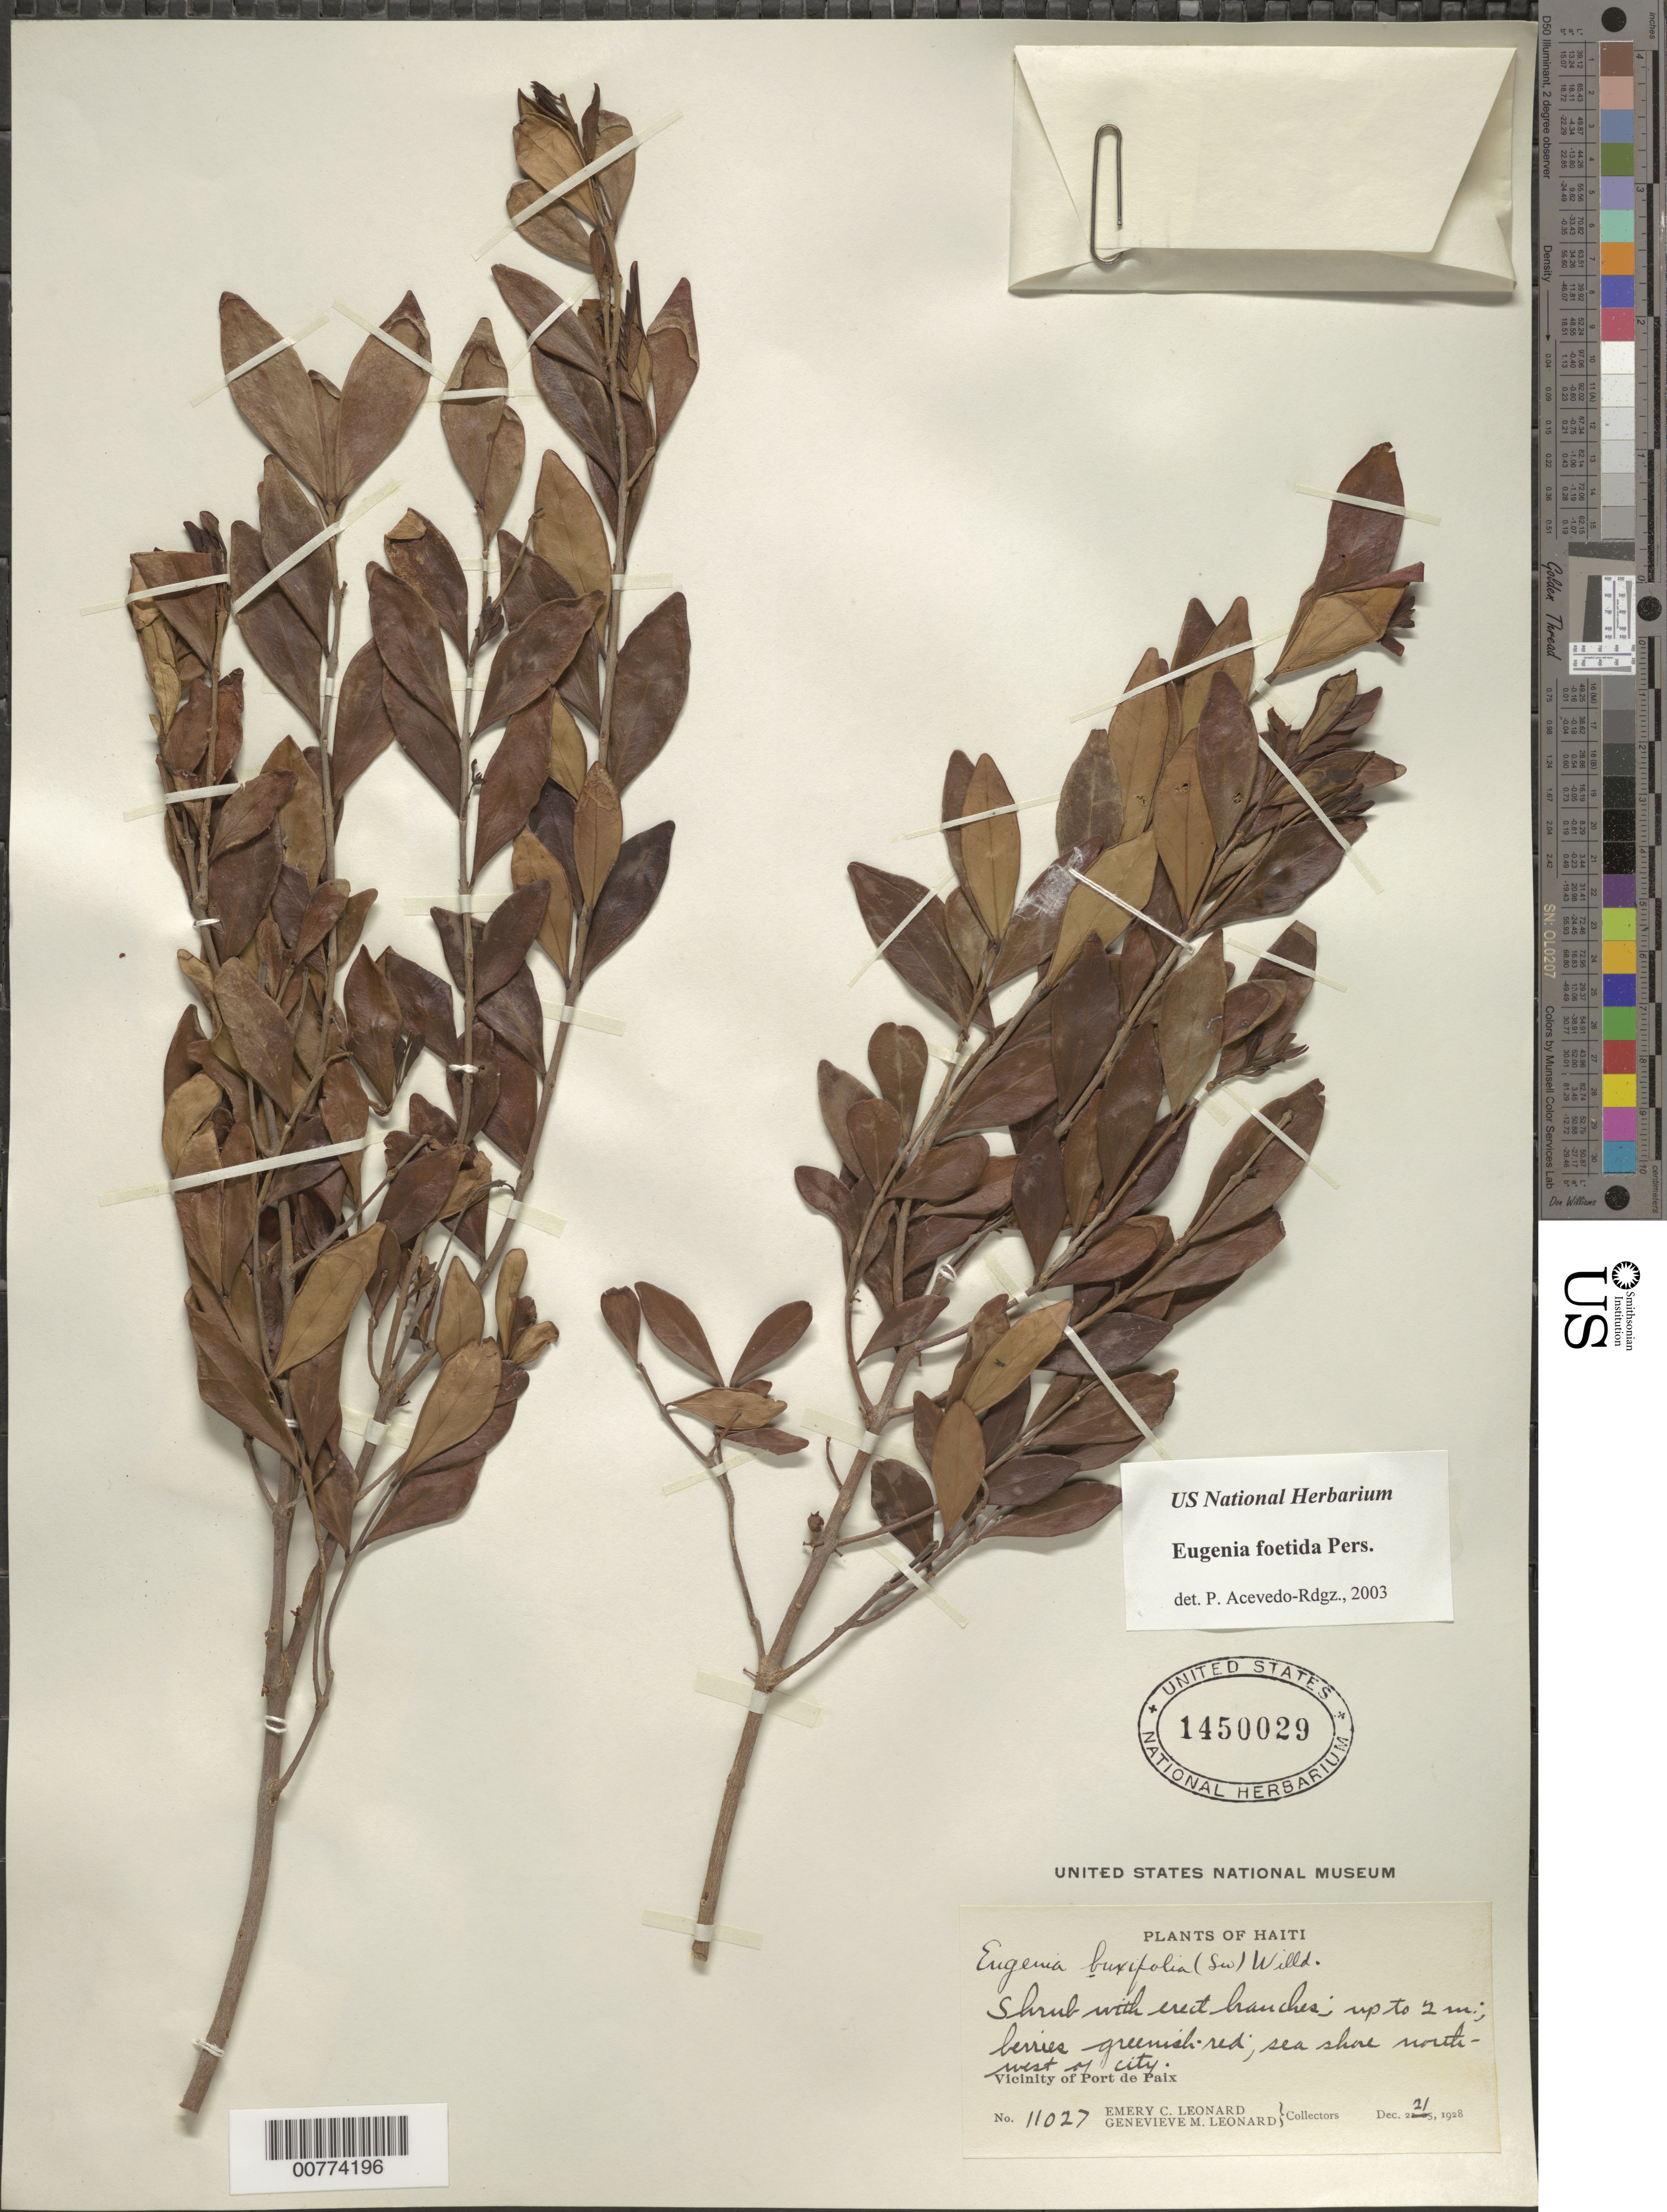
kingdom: Plantae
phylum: Tracheophyta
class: Magnoliopsida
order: Myrtales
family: Myrtaceae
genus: Eugenia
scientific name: Eugenia foetida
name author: Pers.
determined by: Acevedo-Rodríguez, P., (BOT), Smithsonian Institution - National Museum of Natural History (UNITED STATES)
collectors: E. C. Leonard & G. M. Leonard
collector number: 11027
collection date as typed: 21 Dec 1928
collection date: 1928-12-21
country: Haiti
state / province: Nord-Ouest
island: Hispaniola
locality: Vicinity of Port de Paix, sea shore north west of city.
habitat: Sea shore.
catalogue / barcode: US 1450029